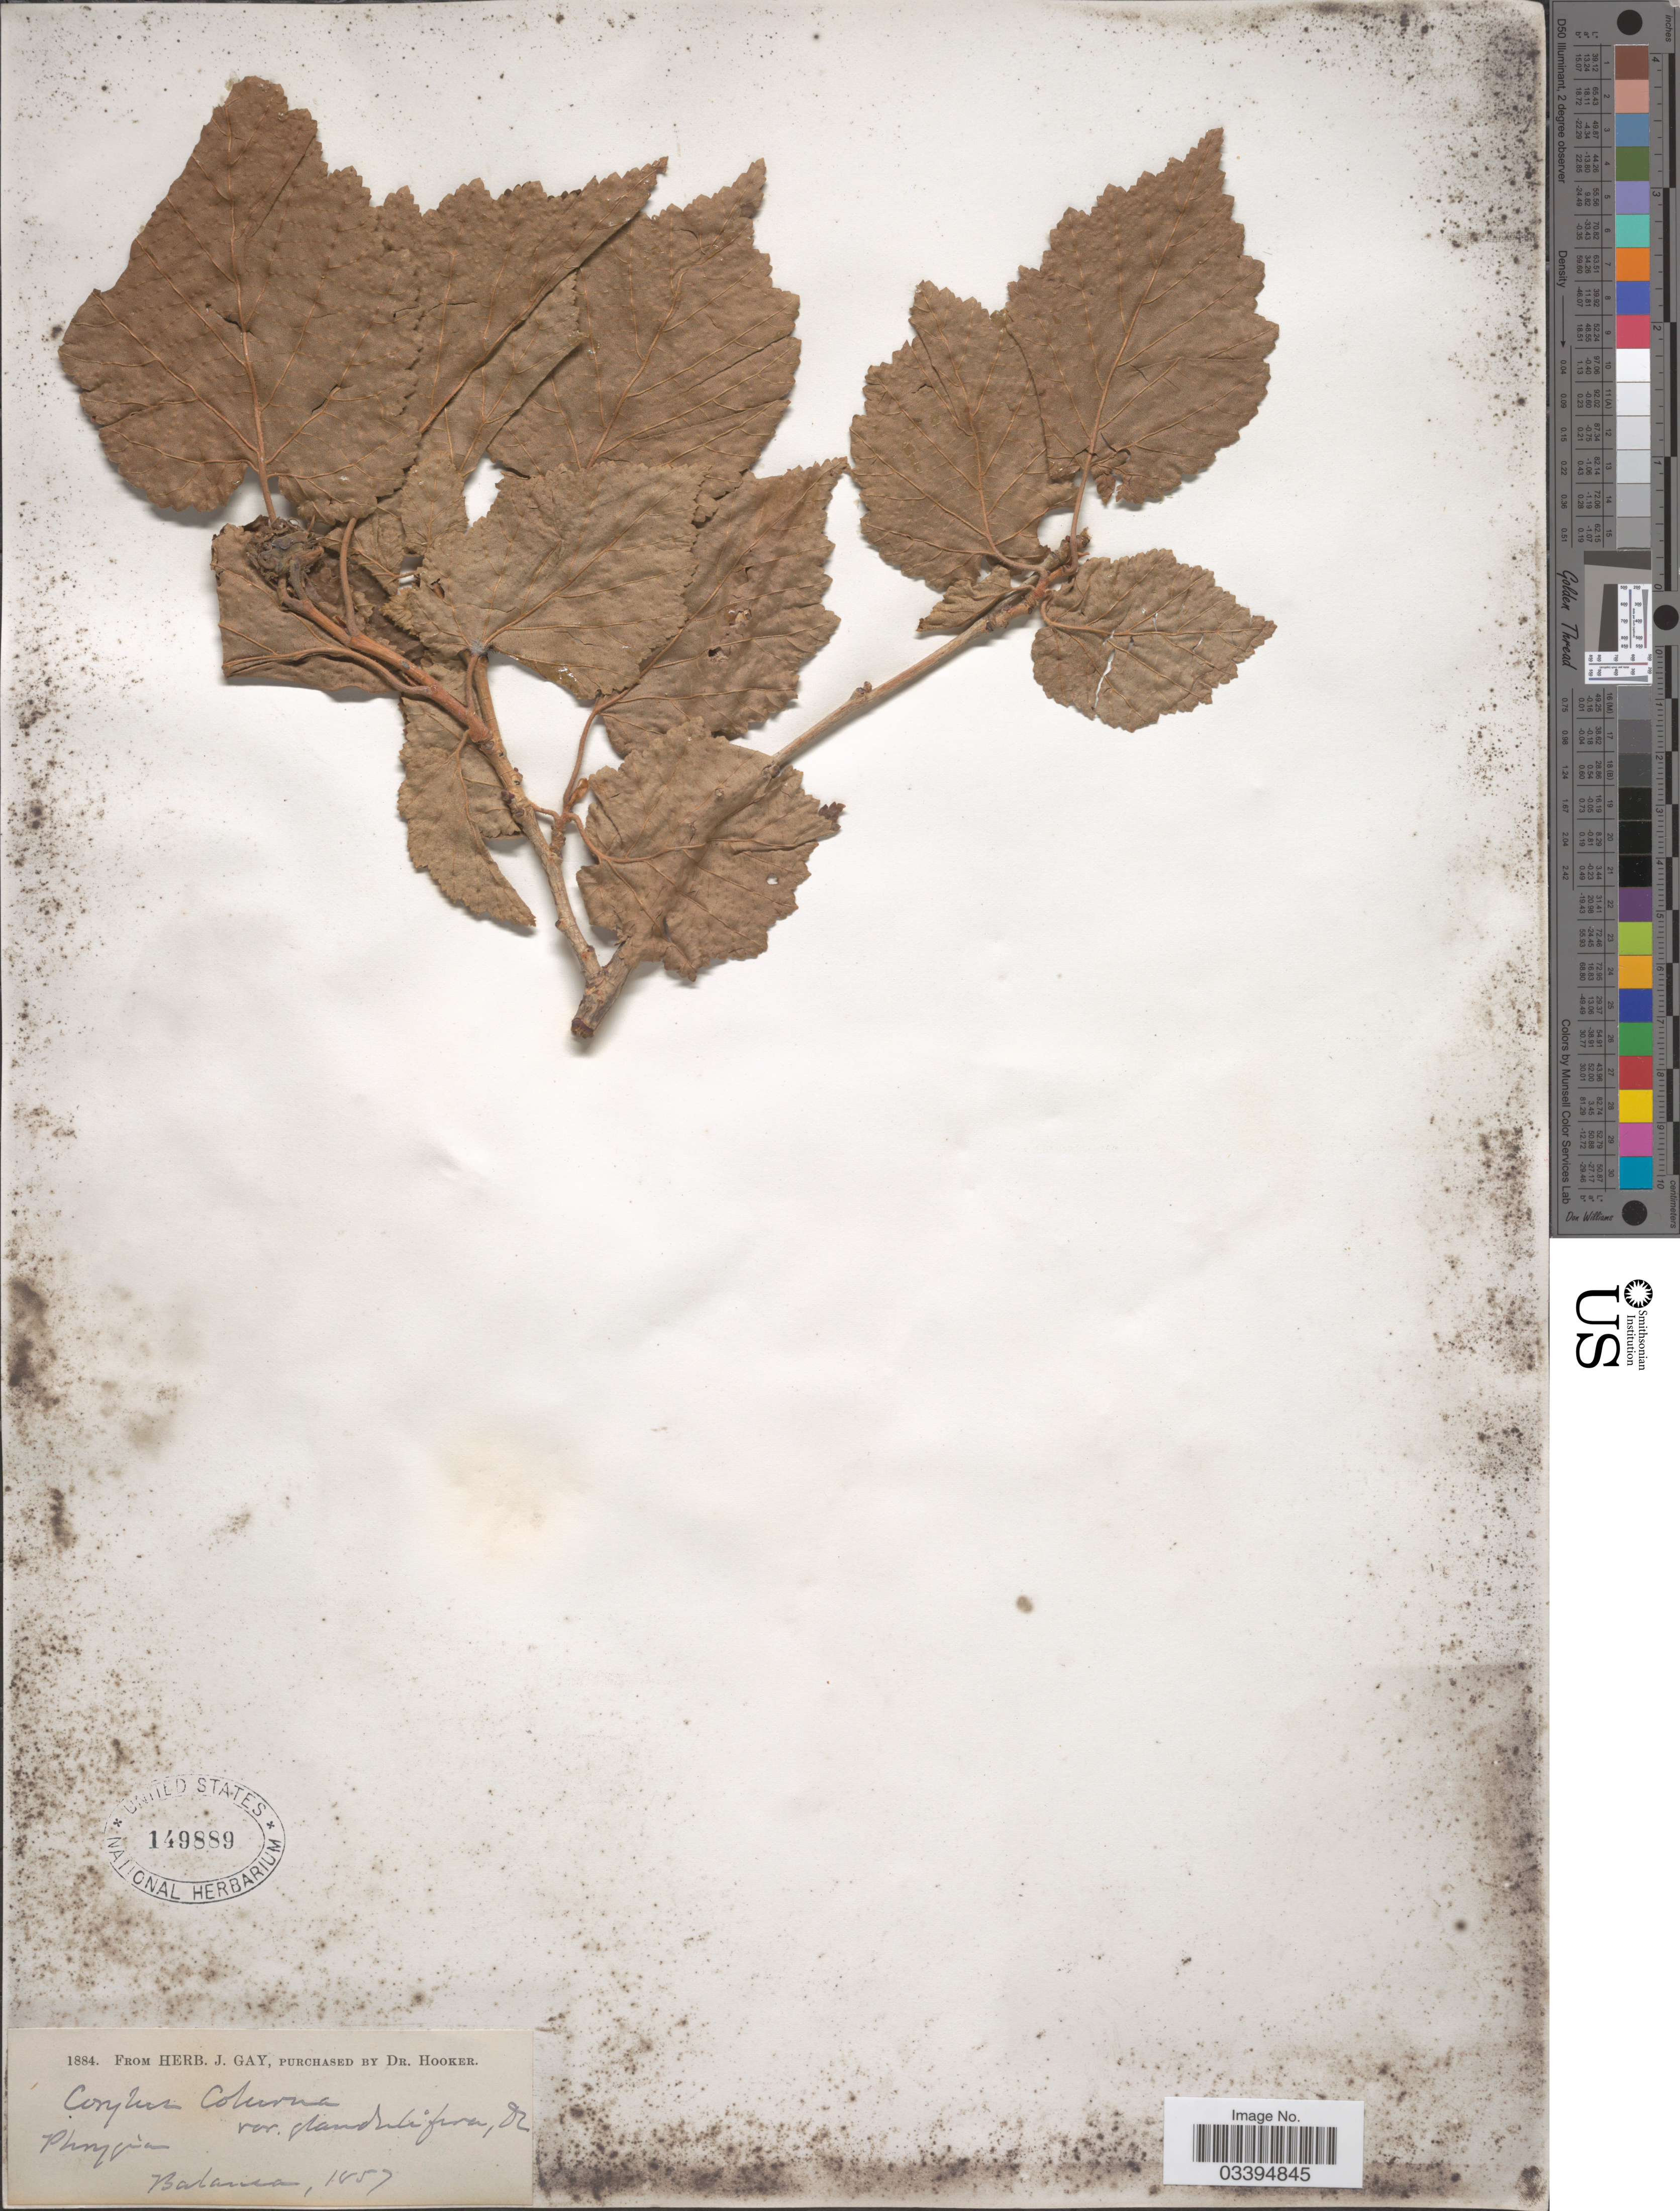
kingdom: Plantae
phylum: Tracheophyta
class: Magnoliopsida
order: Fagales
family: Betulaceae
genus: Corylus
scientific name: Corylus colurna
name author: L.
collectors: -. Balansa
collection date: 1857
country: Turkey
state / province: Afyonkarahisar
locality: Phrygia.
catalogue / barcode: US 149889